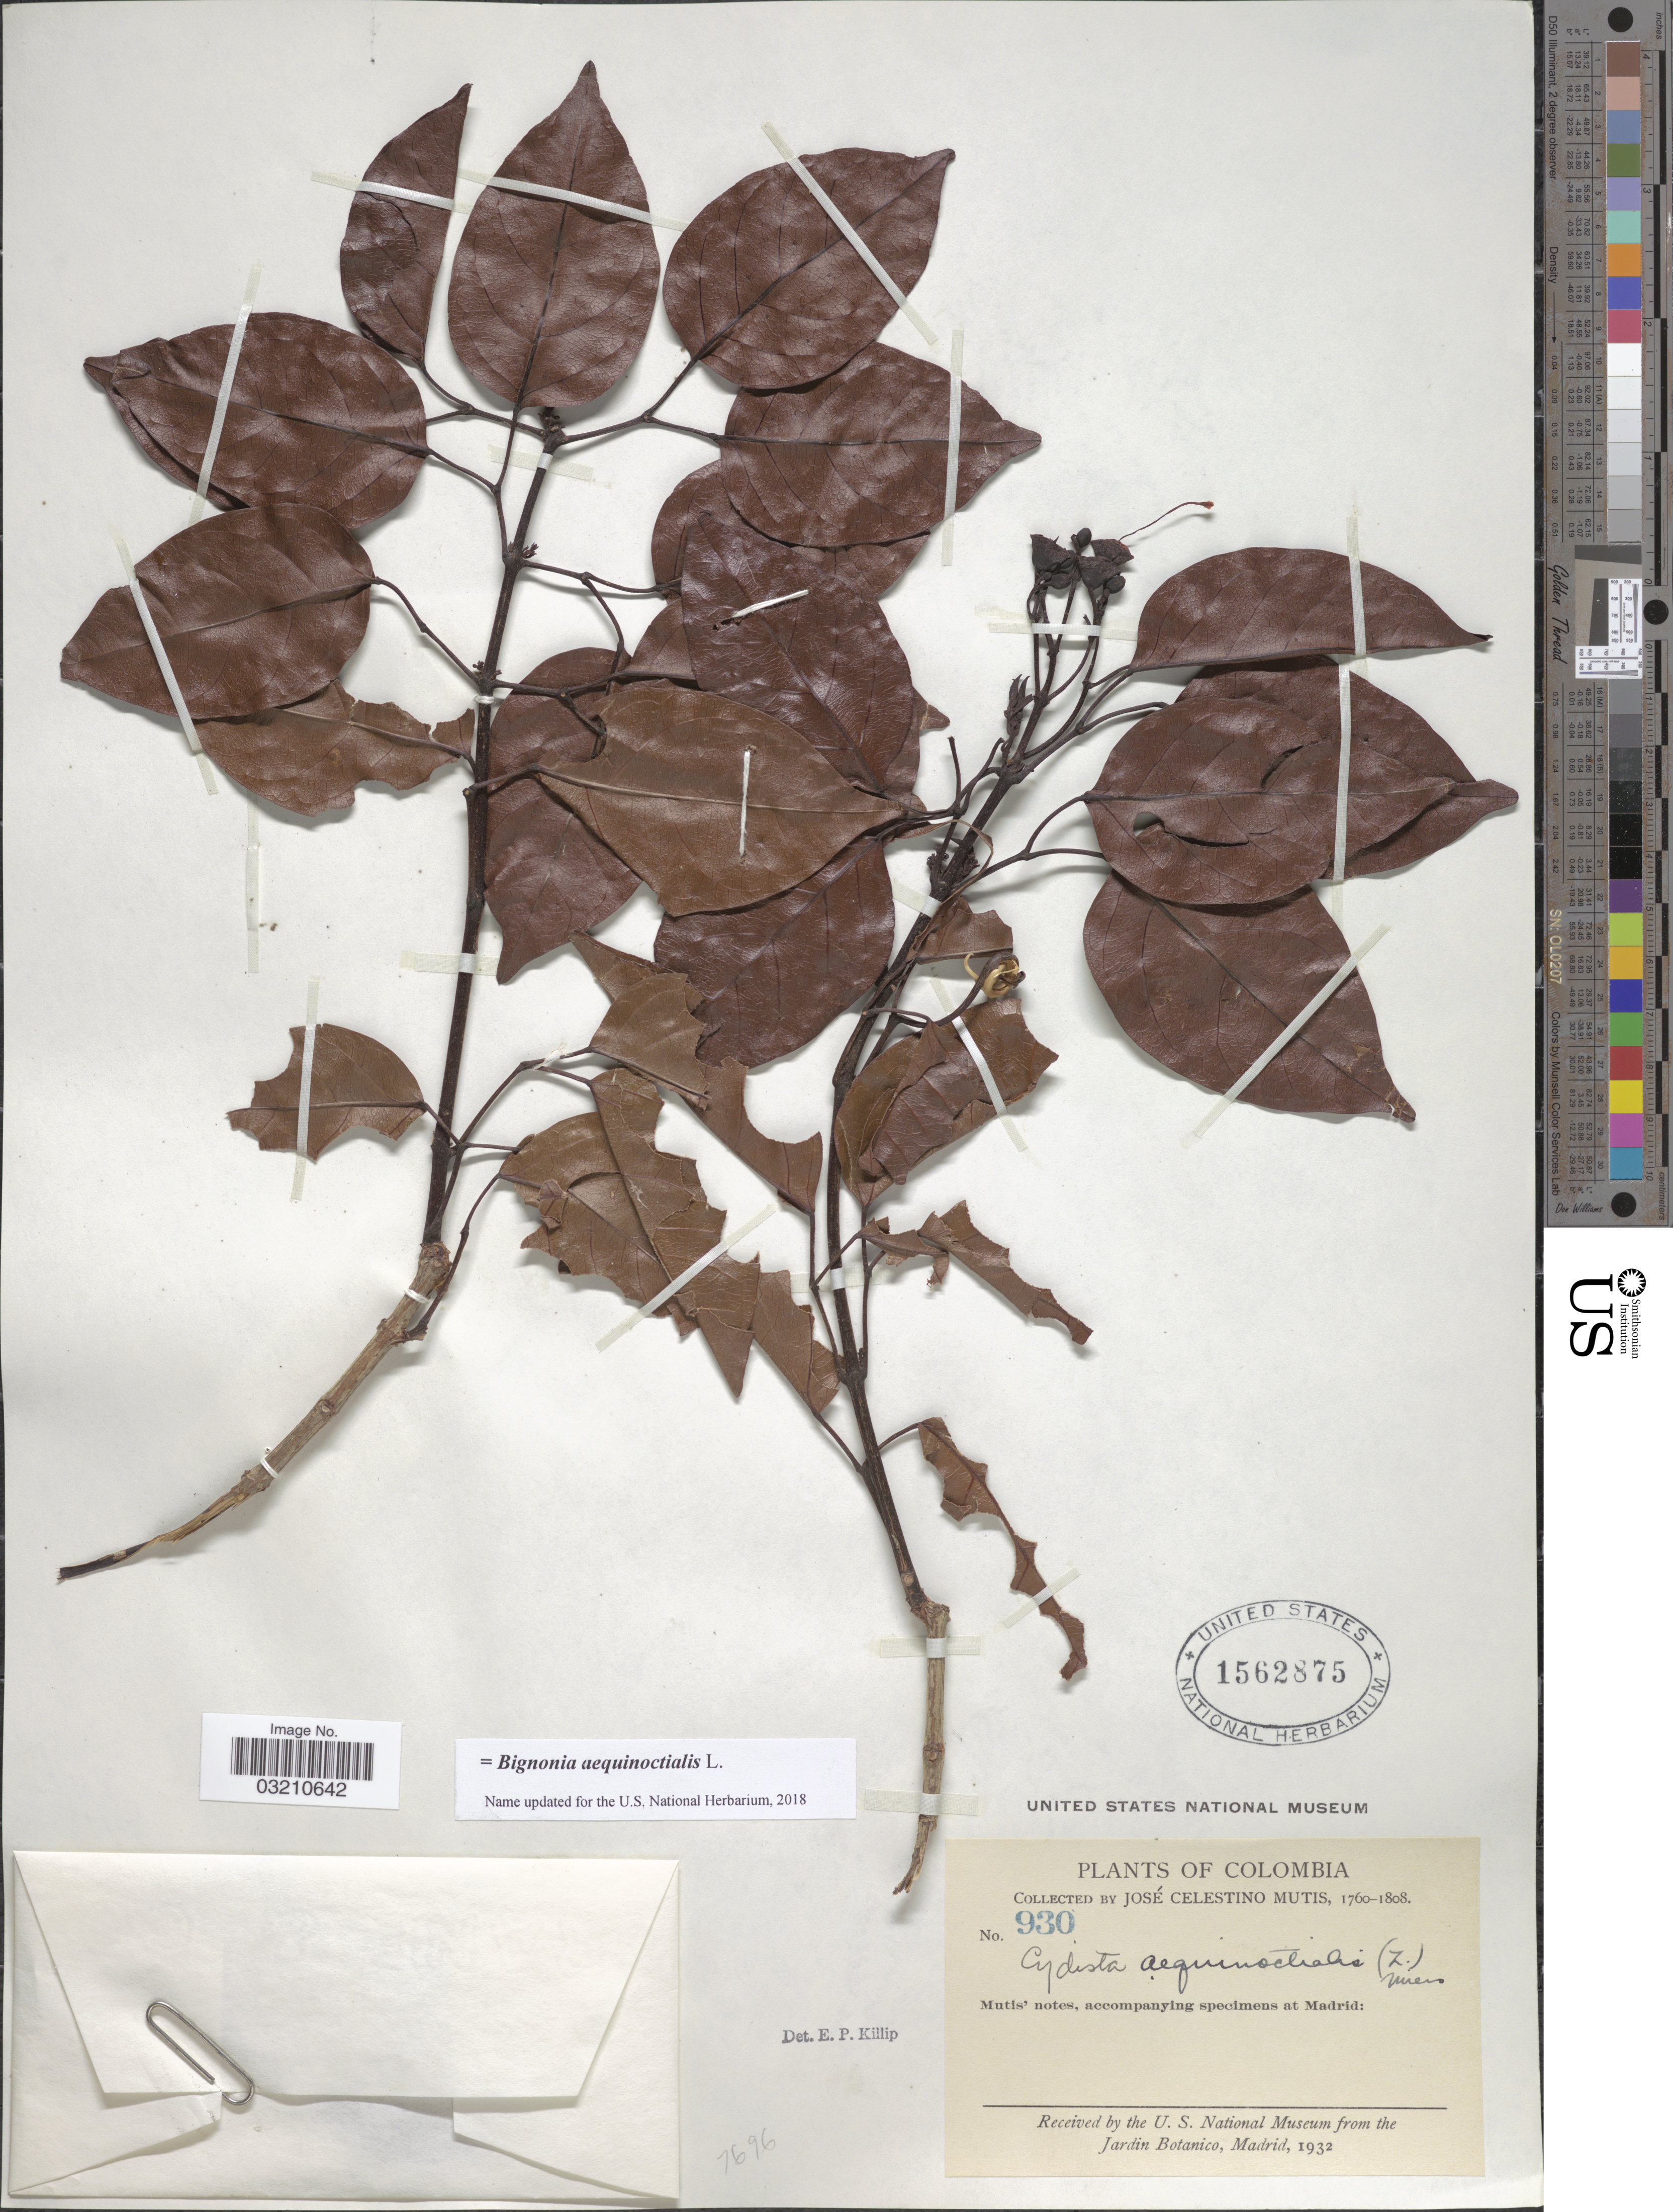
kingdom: Plantae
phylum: Tracheophyta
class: Magnoliopsida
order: Lamiales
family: Bignoniaceae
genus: Bignonia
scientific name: Bignonia aequinoctialis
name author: L.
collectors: J. C. B. Mutis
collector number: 930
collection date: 1760/1808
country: Colombia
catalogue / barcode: US 1562875